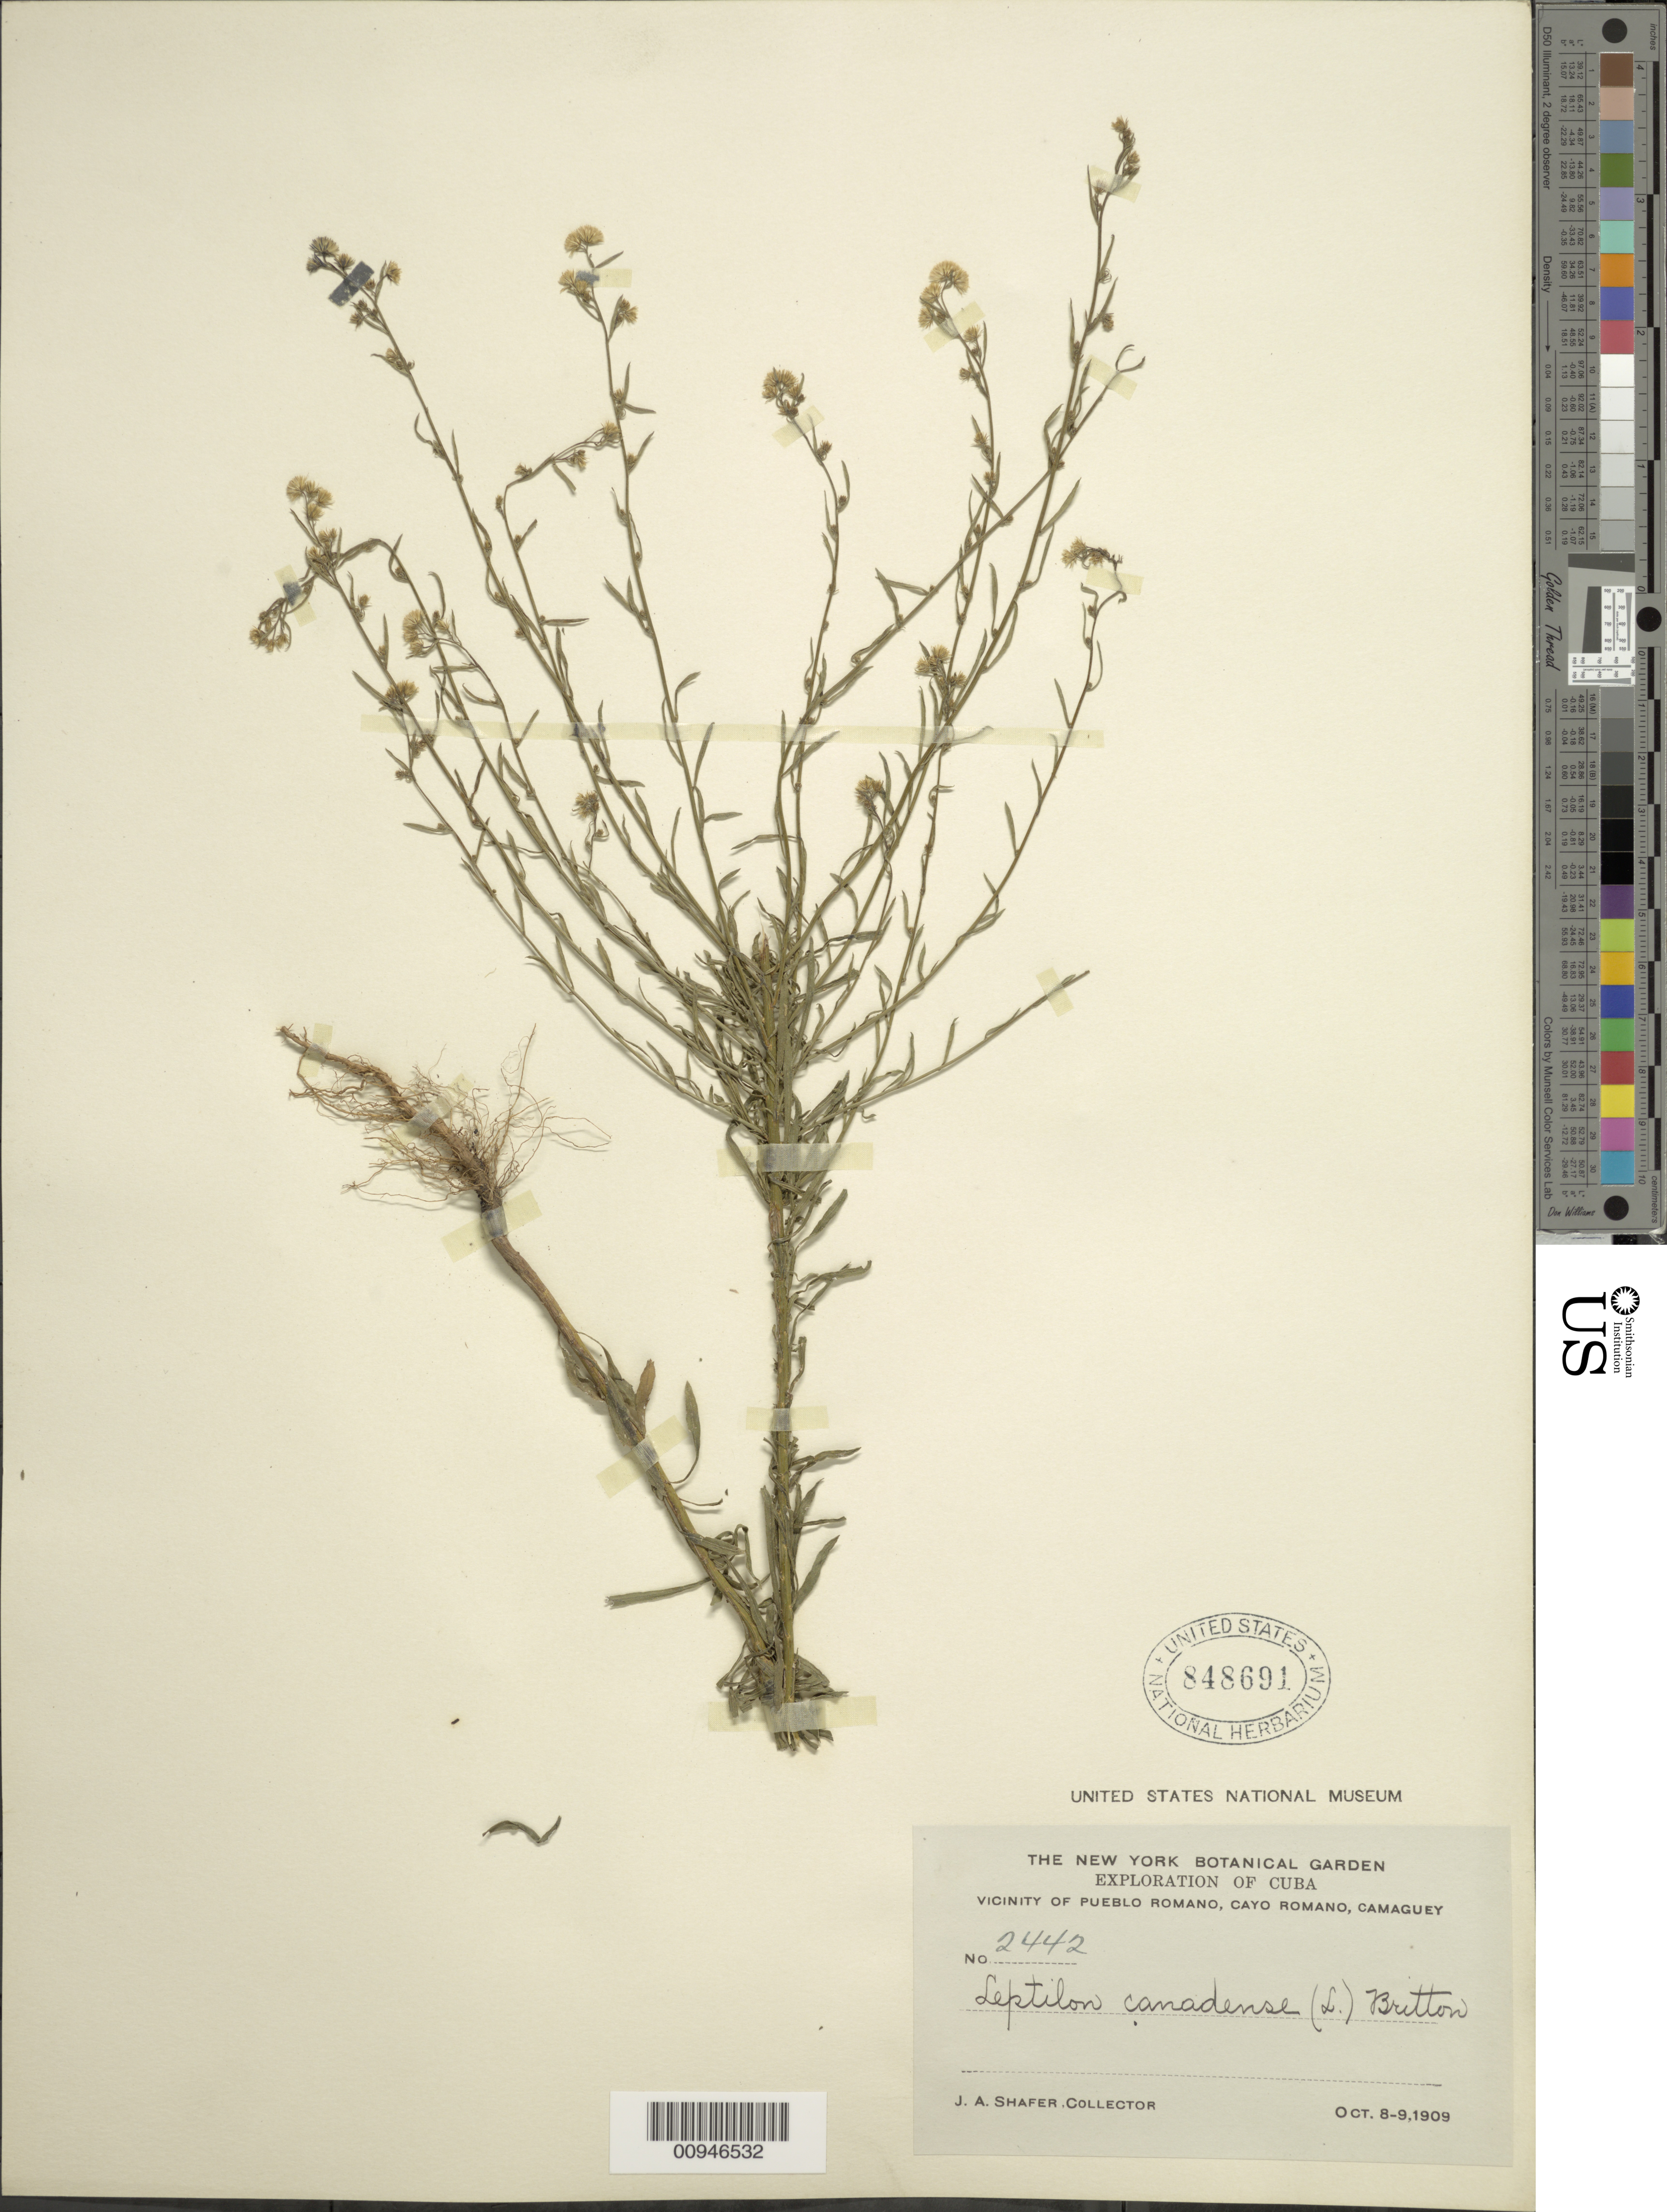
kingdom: Plantae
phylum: Tracheophyta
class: Magnoliopsida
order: Asterales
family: Asteraceae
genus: Conyza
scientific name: Conyza canadensis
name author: (L.) Cronq.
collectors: J. A. Shafer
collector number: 2442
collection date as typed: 08 Oct 1909 to 09 Oct 1909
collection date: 1909-10-08/1909-10-09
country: Cuba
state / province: Camagüey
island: Cuba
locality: Vicinity of Pueblo Romano, Cayo Romano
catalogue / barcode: US 848691